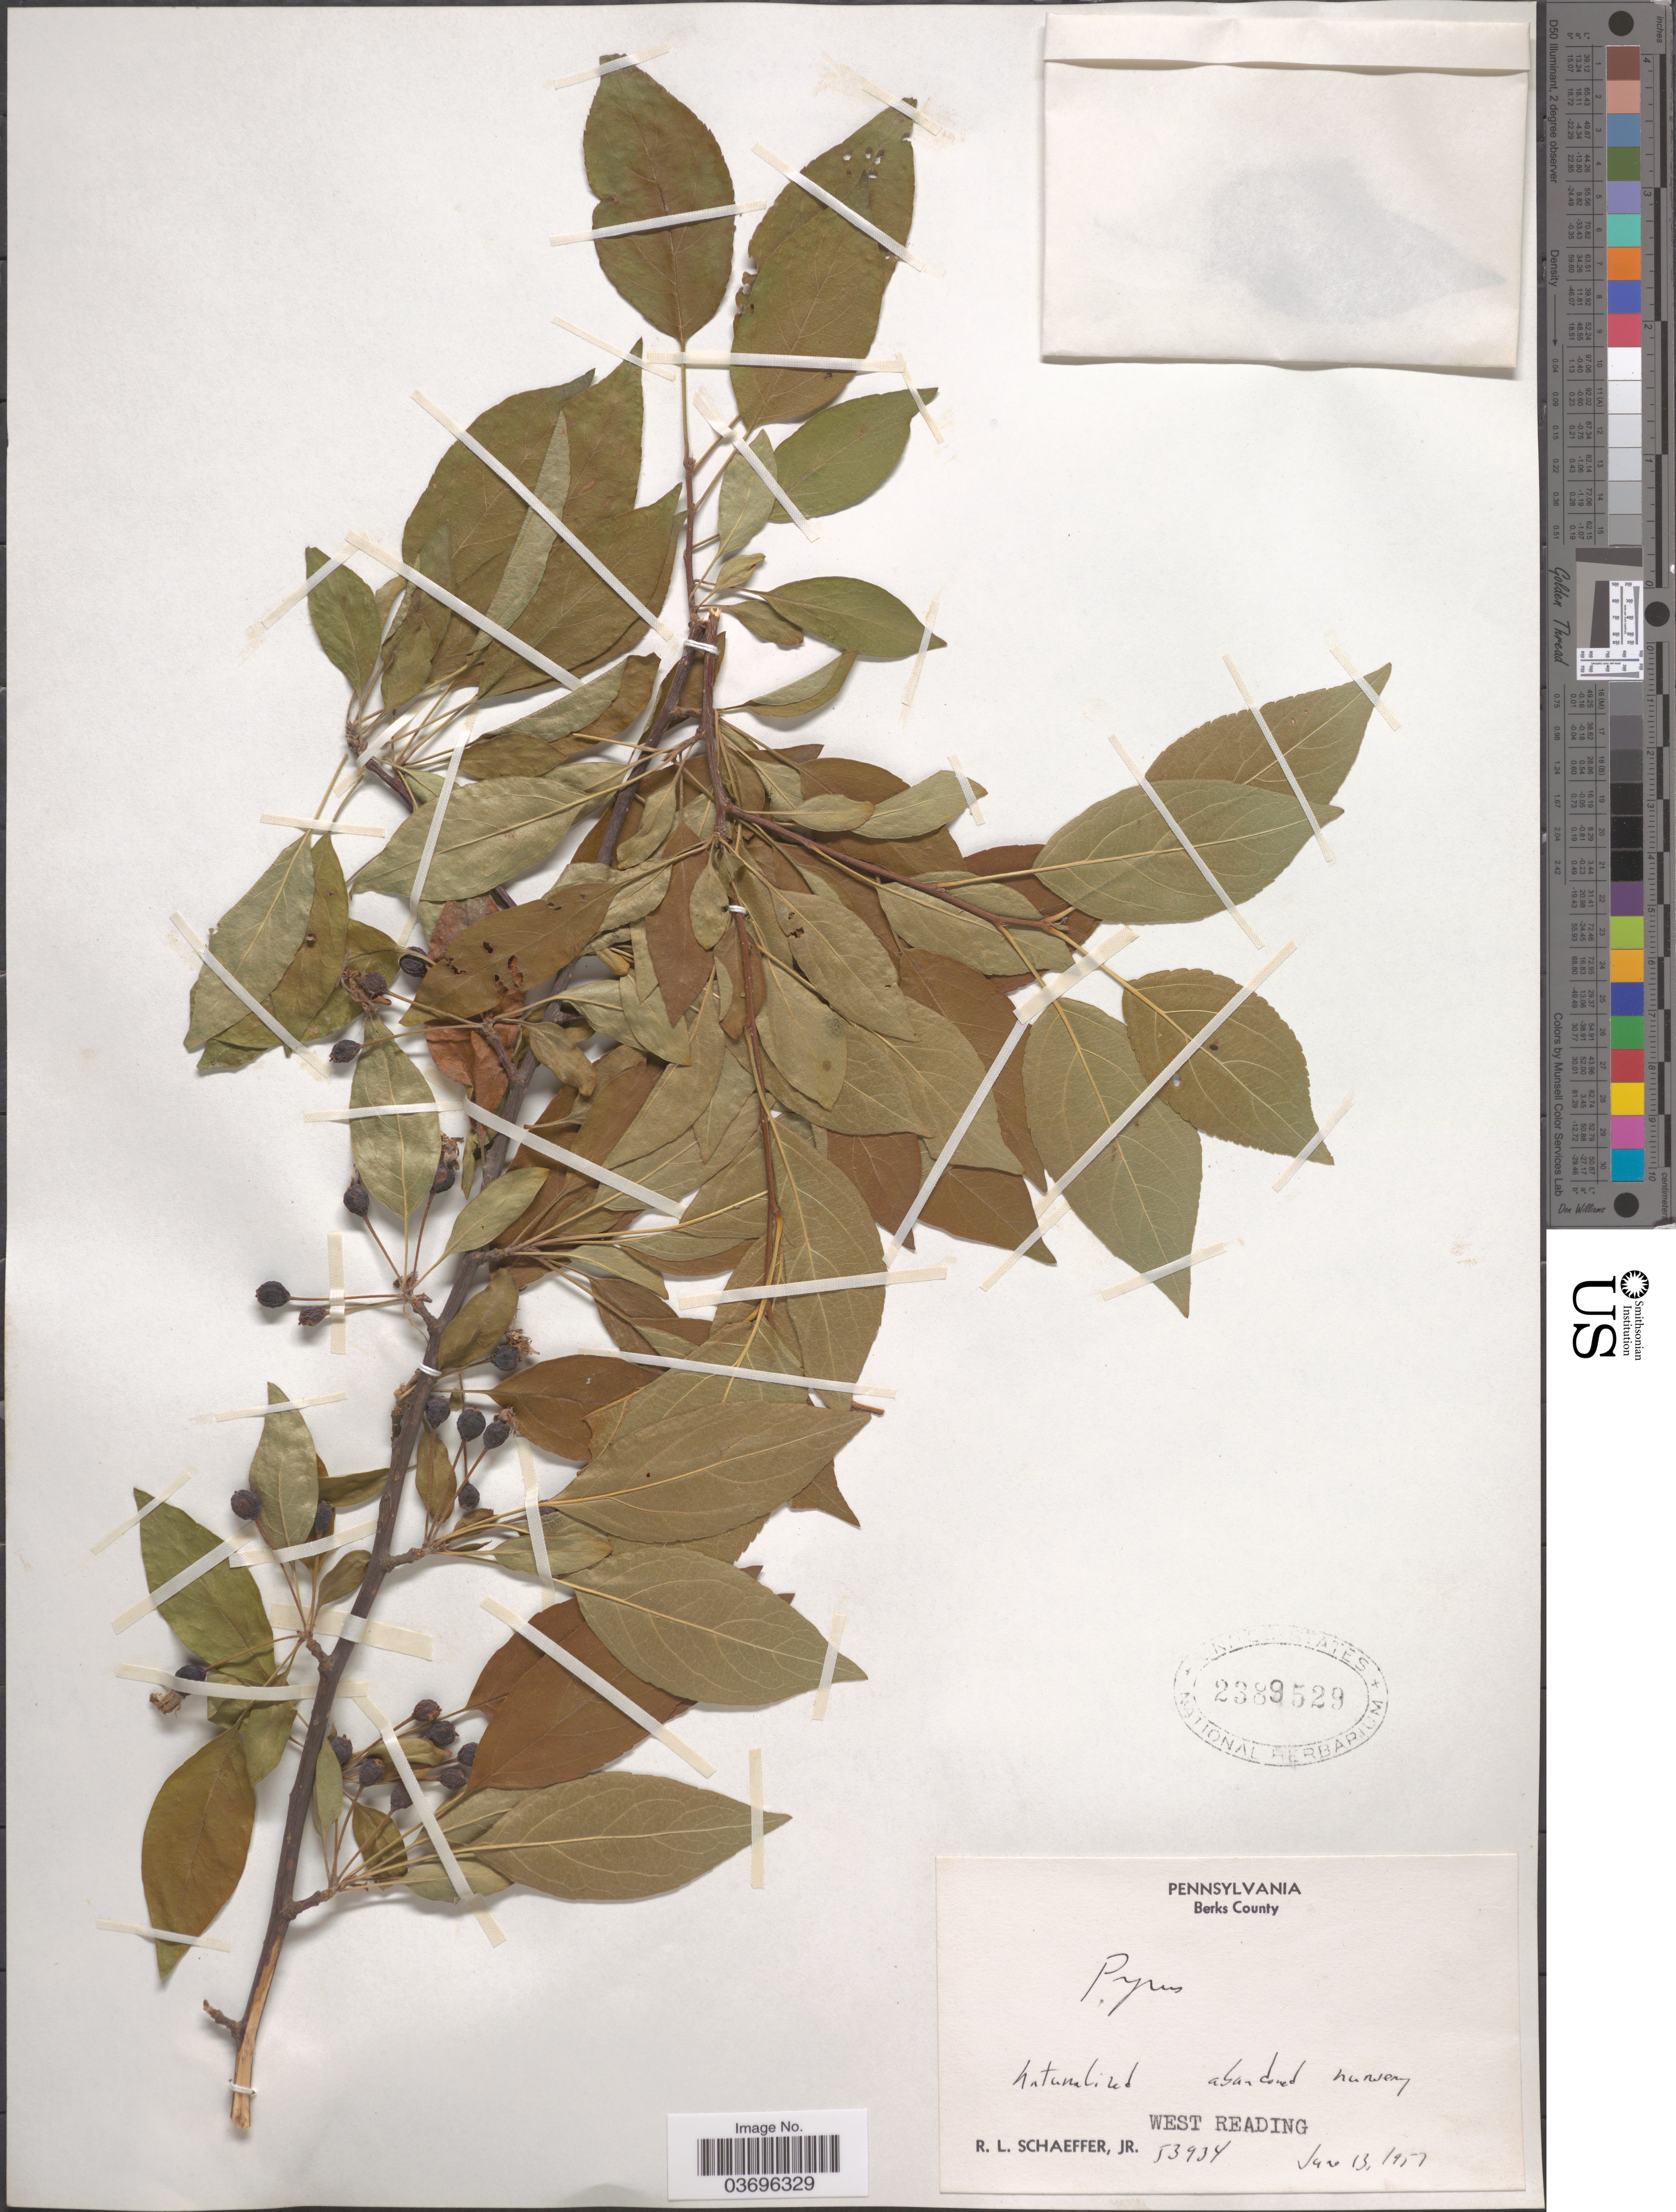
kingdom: Plantae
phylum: Tracheophyta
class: Magnoliopsida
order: Rosales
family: Rosaceae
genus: Pyrus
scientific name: Pyrus sp.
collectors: R. L. Schaeffer Jr.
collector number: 53934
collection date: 1957-06-13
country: United States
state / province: Pennsylvania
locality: Berks County. West Reading. Abandoned nursery.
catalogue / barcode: US 2389529